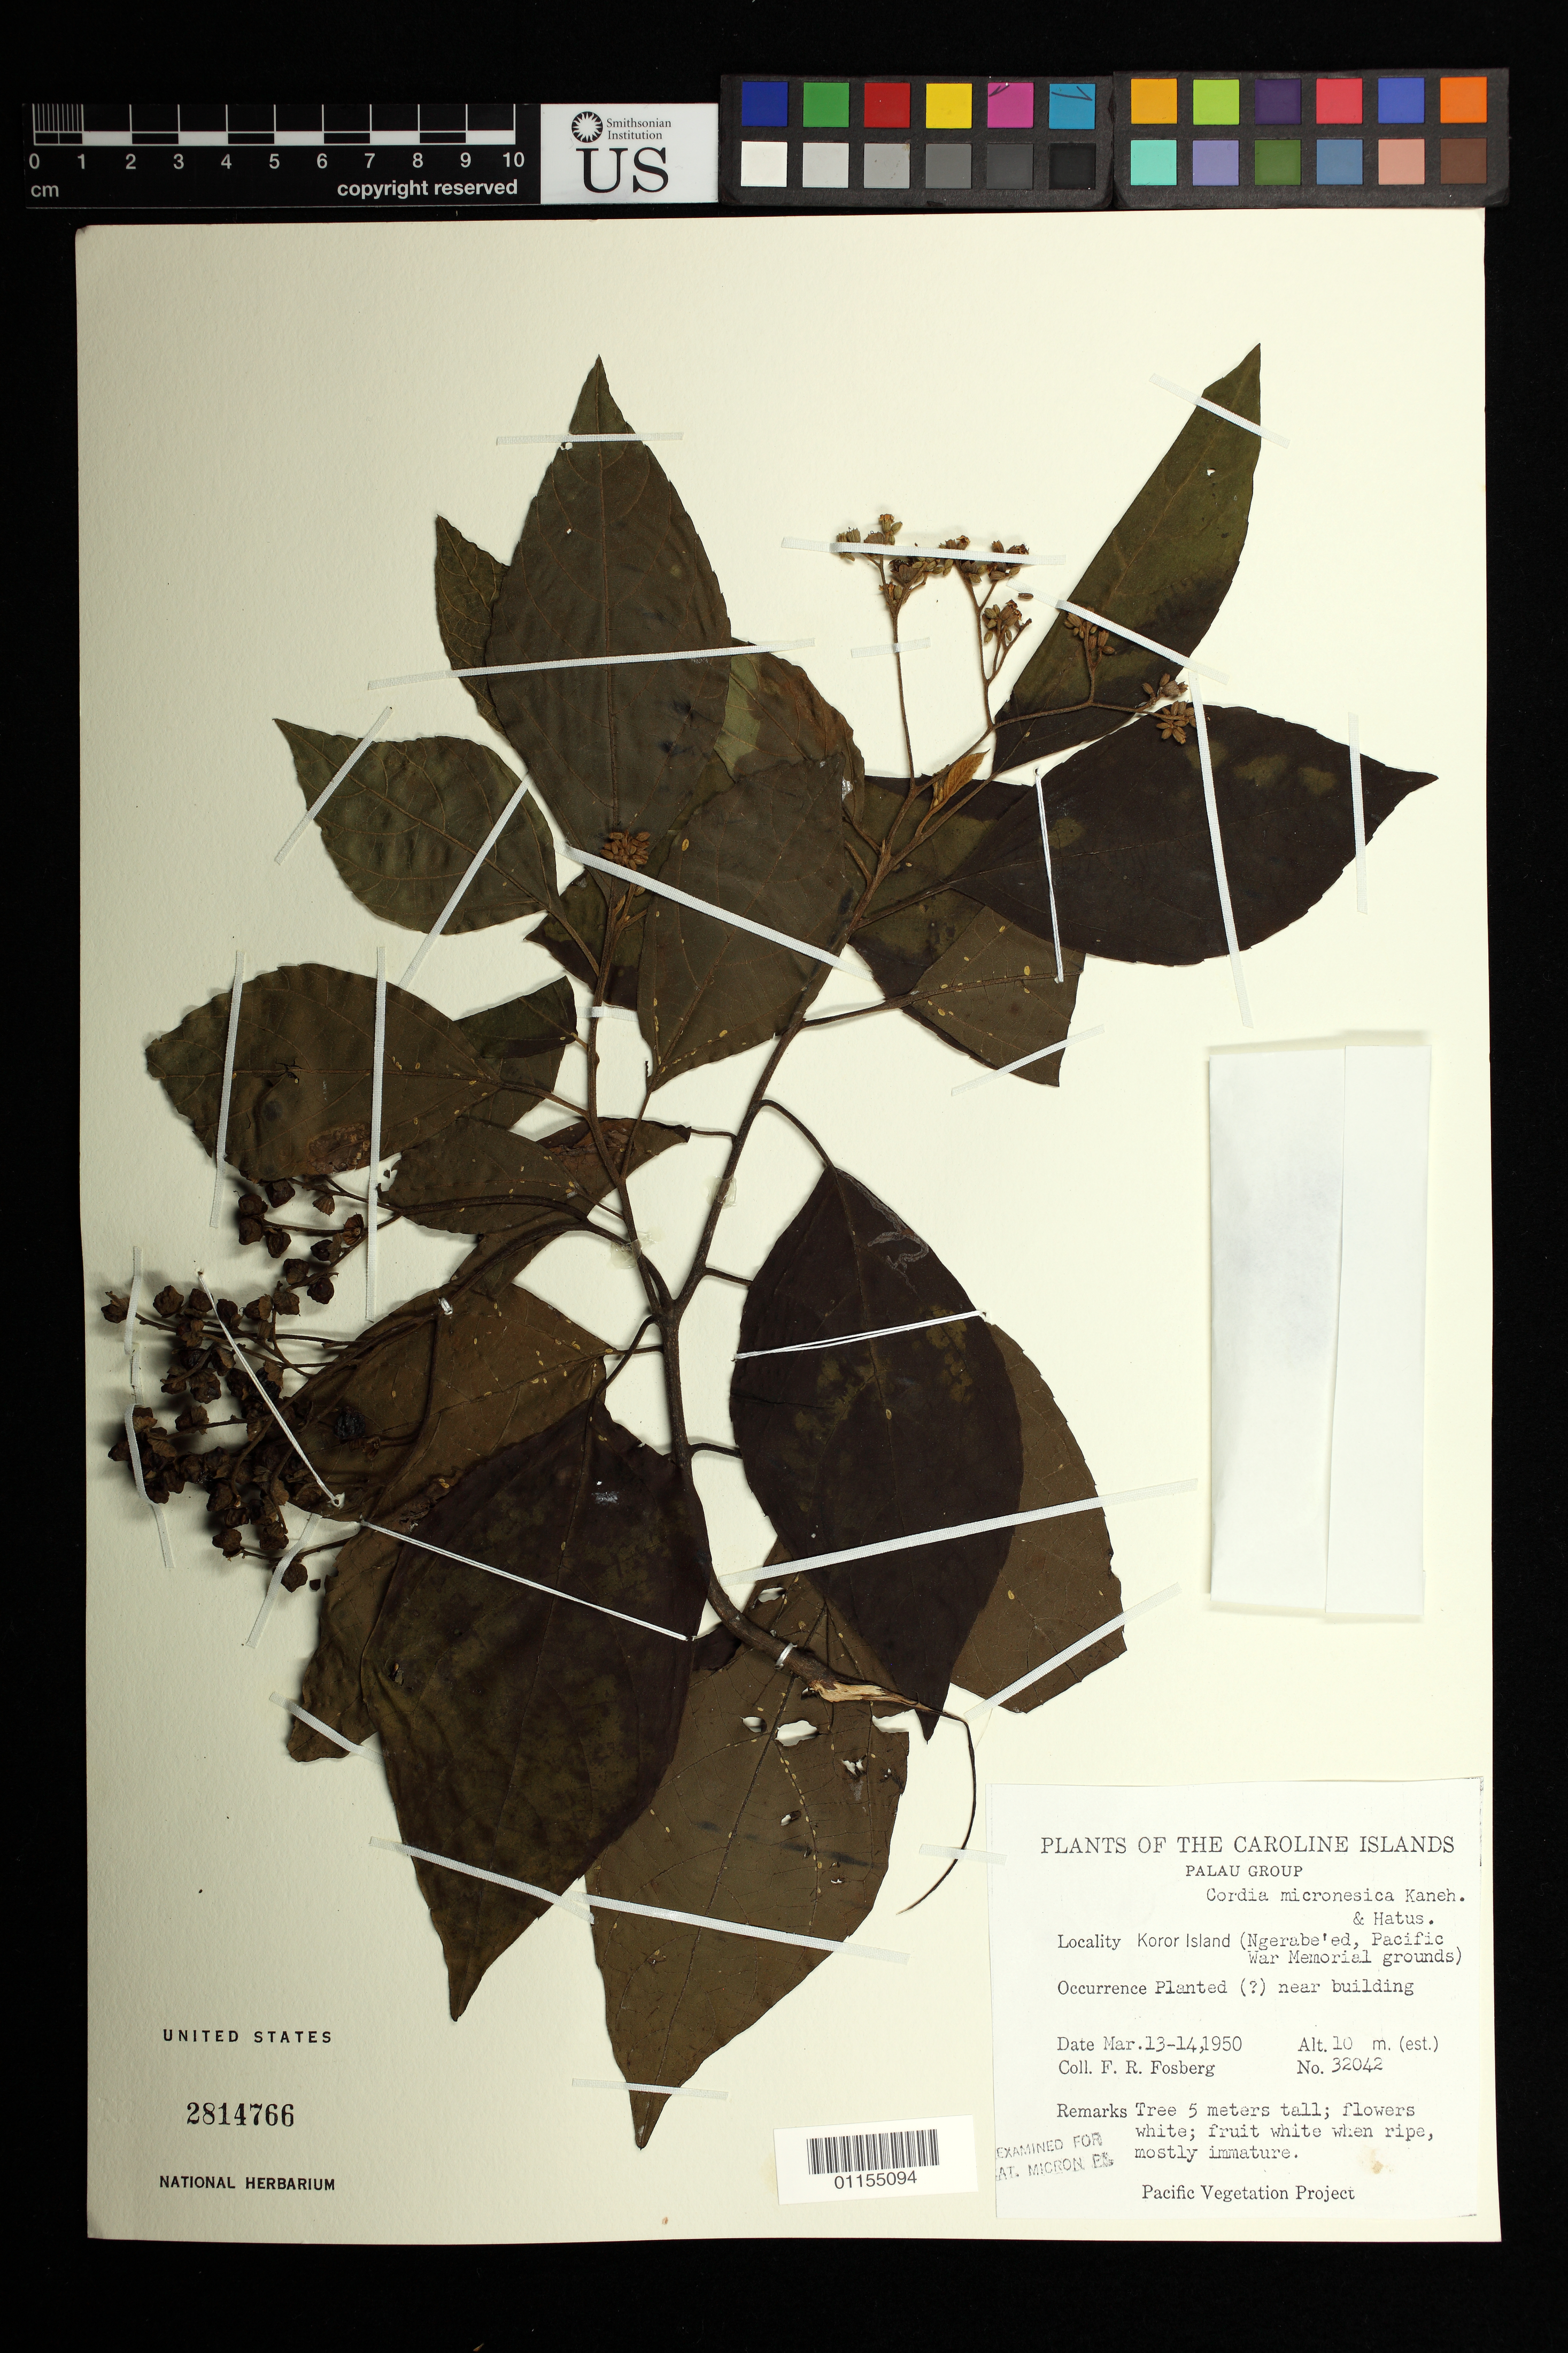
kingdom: Plantae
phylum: Tracheophyta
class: Magnoliopsida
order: Boraginales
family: Cordiaceae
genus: Cordia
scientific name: Cordia micronesica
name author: Kaneh. & Hatus.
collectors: F. R. Fosberg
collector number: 32042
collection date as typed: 13 Mar 1950 to 14 Mar 1950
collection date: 1950-03-13/1950-03-14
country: Palau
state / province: Koror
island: Oreor [Koror] I.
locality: Koror I. (Ngerabe'ed Pacific War Memorial grounds)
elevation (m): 10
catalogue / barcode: US 2814766